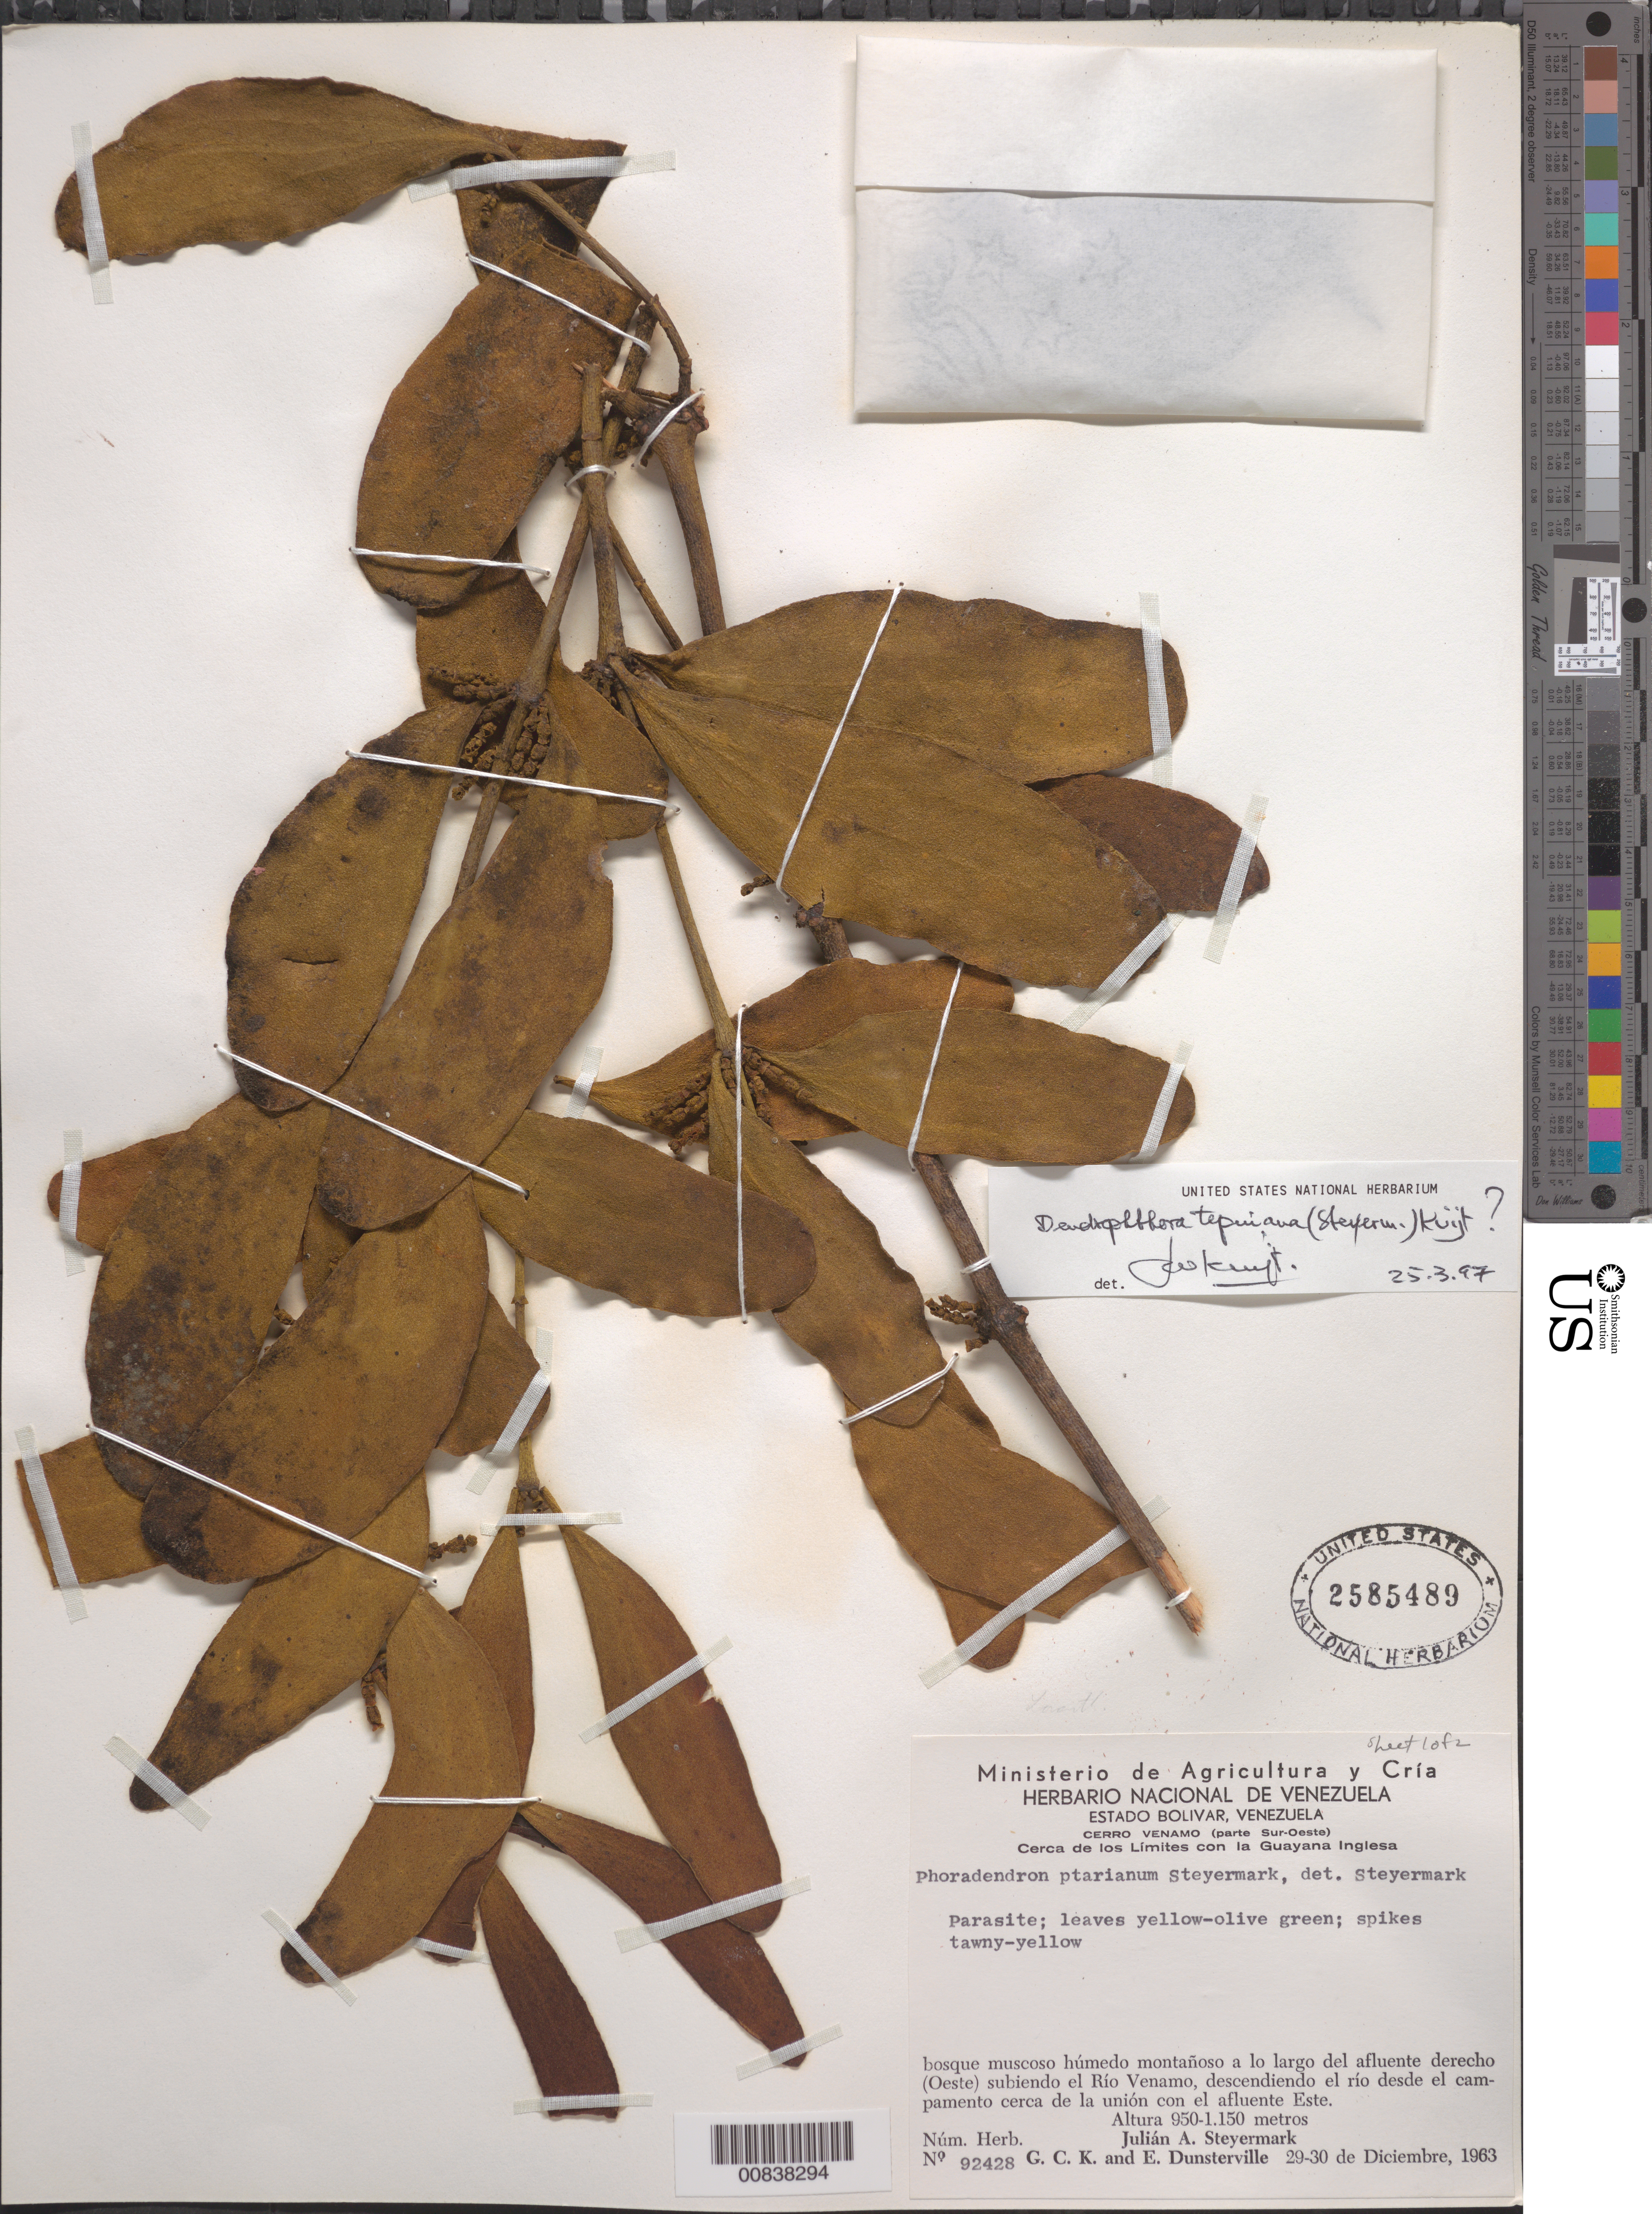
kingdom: Plantae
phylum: Tracheophyta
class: Magnoliopsida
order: Santalales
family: Viscaceae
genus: Dendrophthora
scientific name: Dendrophthora tepuiana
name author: (Steyerm.) Kuijt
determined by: Kuijt, Job, (CANADA)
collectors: J. Steyermark, G. C. K. Dunsterville & E. Dunsterville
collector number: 92428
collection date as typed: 29-Dec-63 to 30-Dec-63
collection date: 1963-12-29/1963-12-30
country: Venezuela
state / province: Bolívar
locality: Cerro Venamo, SW part, Río Venamo, descendiendo el río desde el campamento cerca de la unión con el afluente Este. Cerca de los limites con la Guayana inglesa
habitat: Bosque muscoso humedo montanoso a lo largo del rio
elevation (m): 950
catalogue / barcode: US 2585489